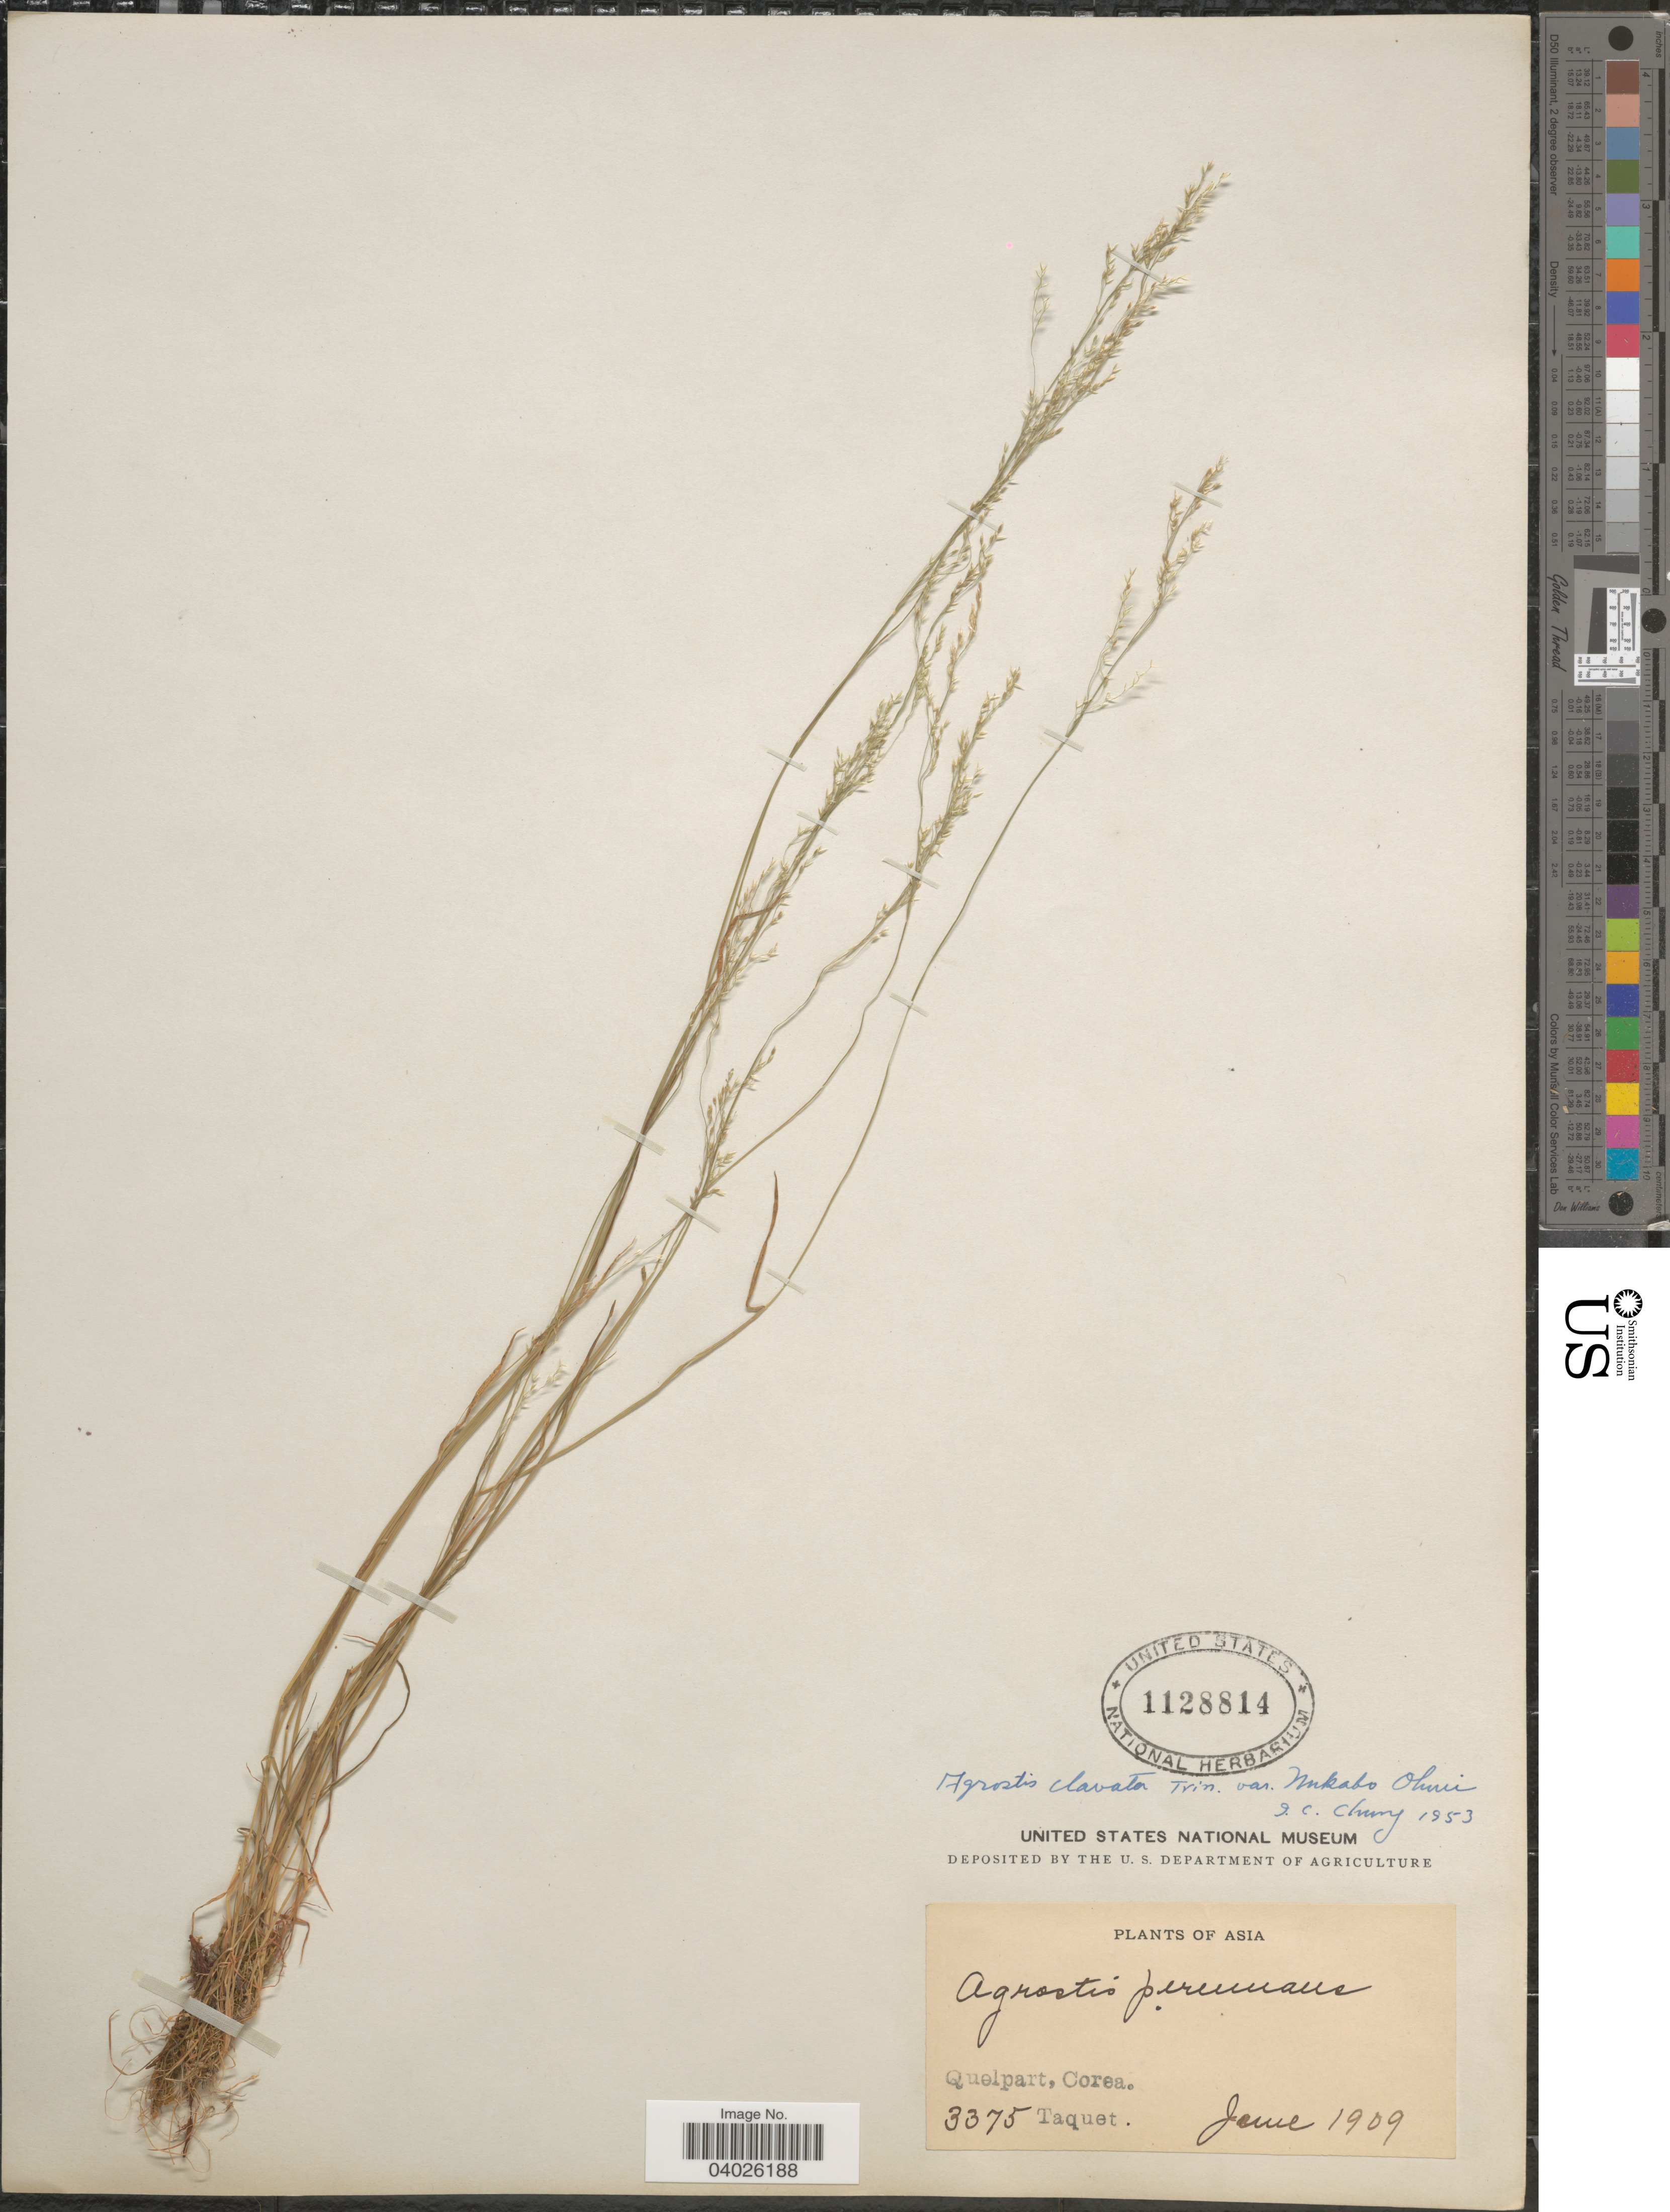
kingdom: Plantae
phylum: Tracheophyta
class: Liliopsida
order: Poales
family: Poaceae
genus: Agrostis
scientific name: Agrostis clavata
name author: Trin.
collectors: Taquet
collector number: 3375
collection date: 1909-06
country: South Korea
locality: Quelpart, Corea.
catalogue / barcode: US 1128814